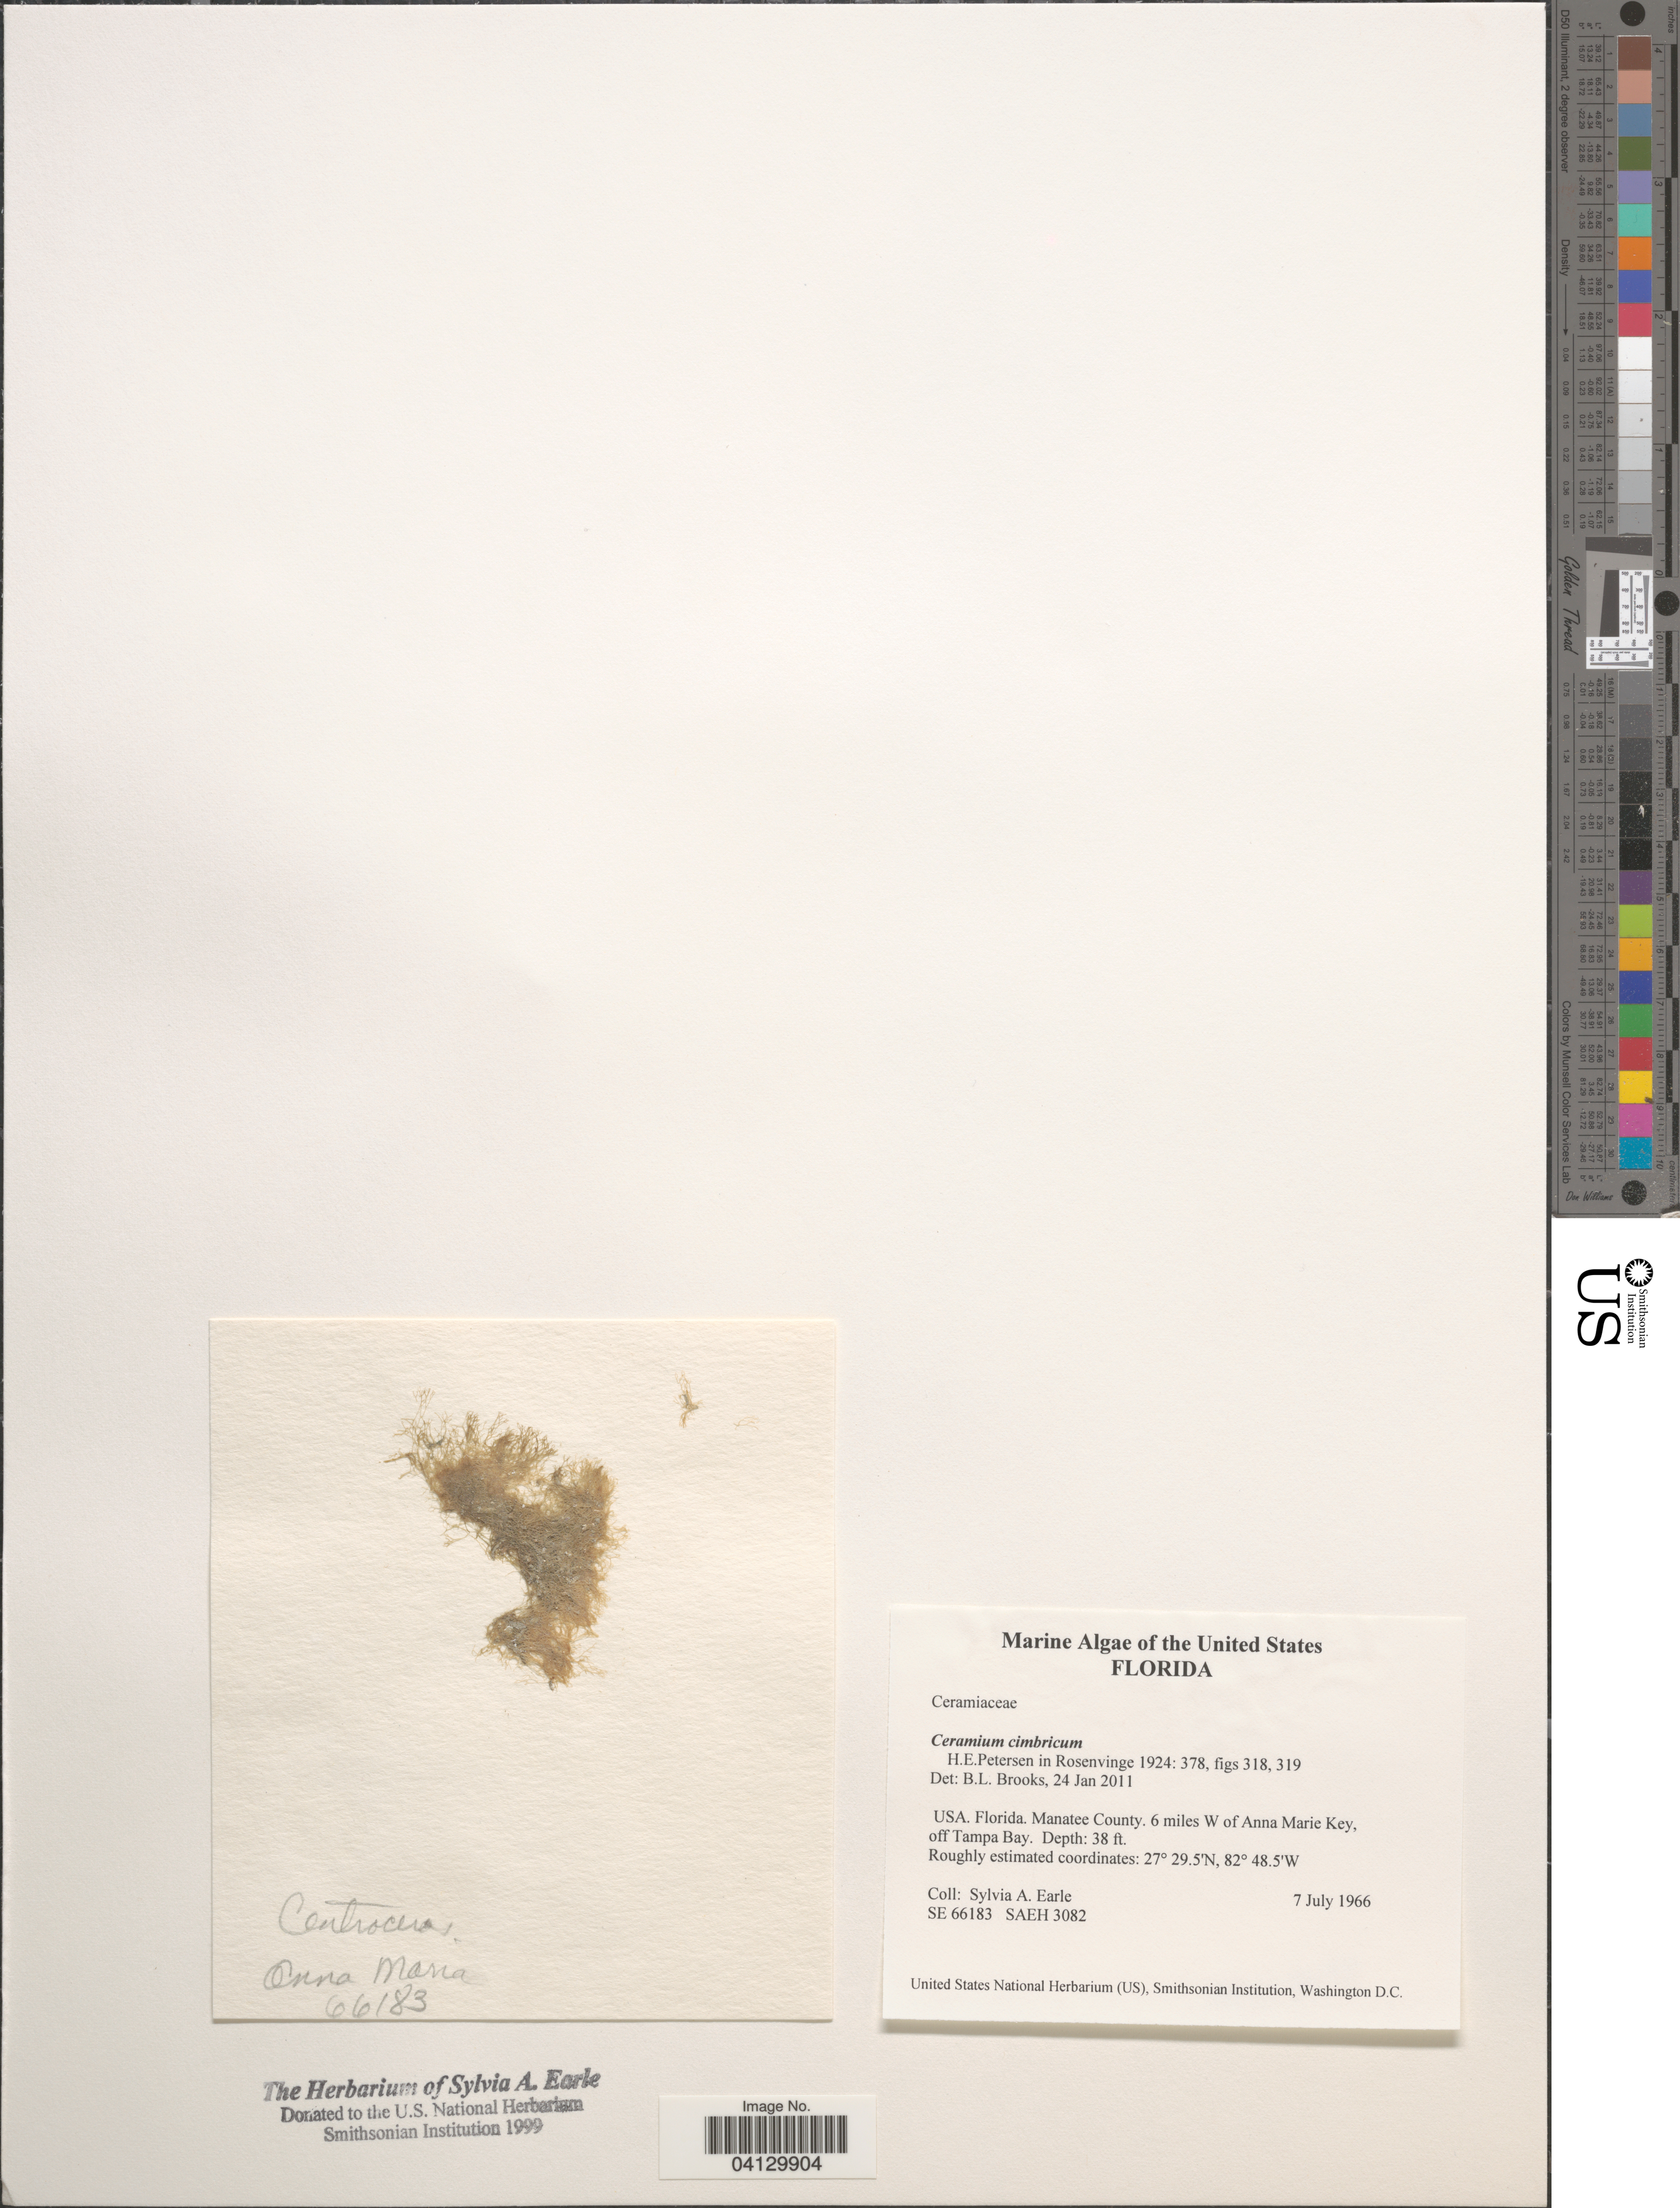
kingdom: Plantae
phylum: Rhodophyta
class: Florideophyceae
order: Ceramiales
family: Ceramiaceae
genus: Ceramium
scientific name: Ceramium cimbricum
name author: H.E. Petersen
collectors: S. A. Earle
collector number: SE66183/SAEH3082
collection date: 1966-07-07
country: United States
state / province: Florida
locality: Manatee County. 6 miles W of Anna Marie Key, off Tampa Bay.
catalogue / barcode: US 328716